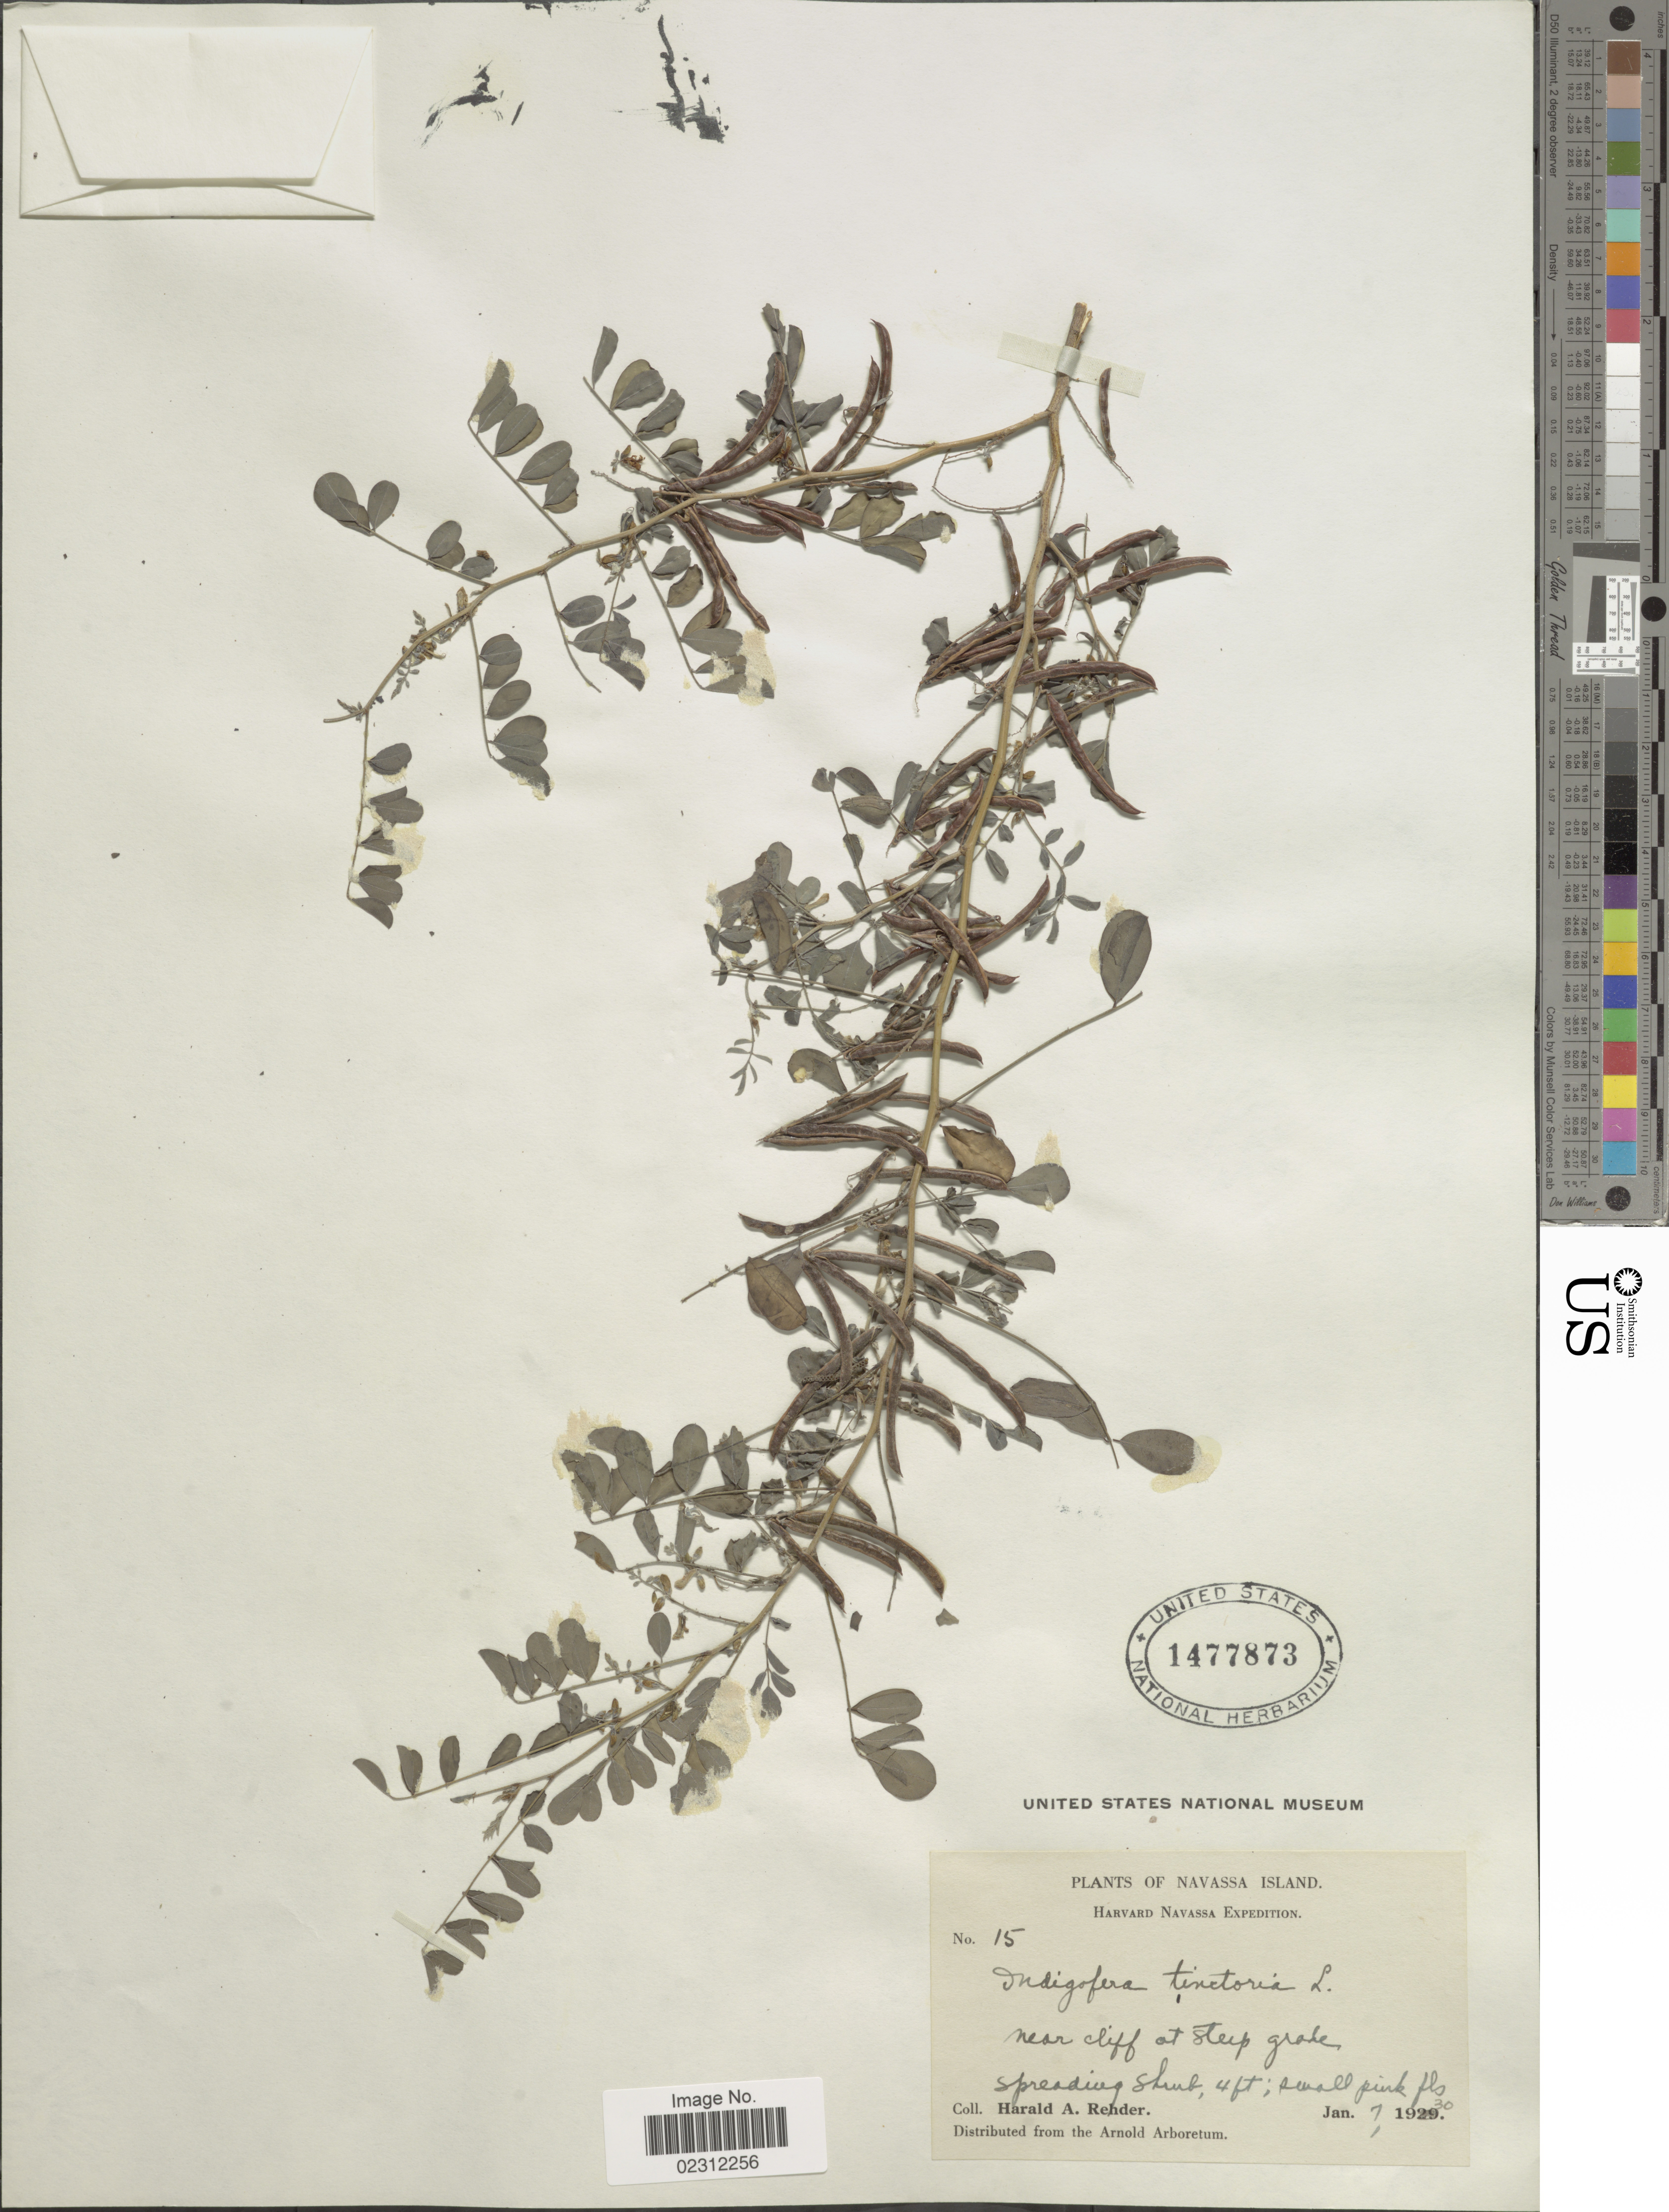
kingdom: Plantae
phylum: Tracheophyta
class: Magnoliopsida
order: Fabales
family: Fabaceae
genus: Indigofera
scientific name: Indigofera tinctoria sensu Naves non L.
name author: Naves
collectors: H. A. Rehder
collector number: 15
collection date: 1930-06-07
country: Navassa Island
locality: Near cliff at steep grade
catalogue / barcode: US 1477873